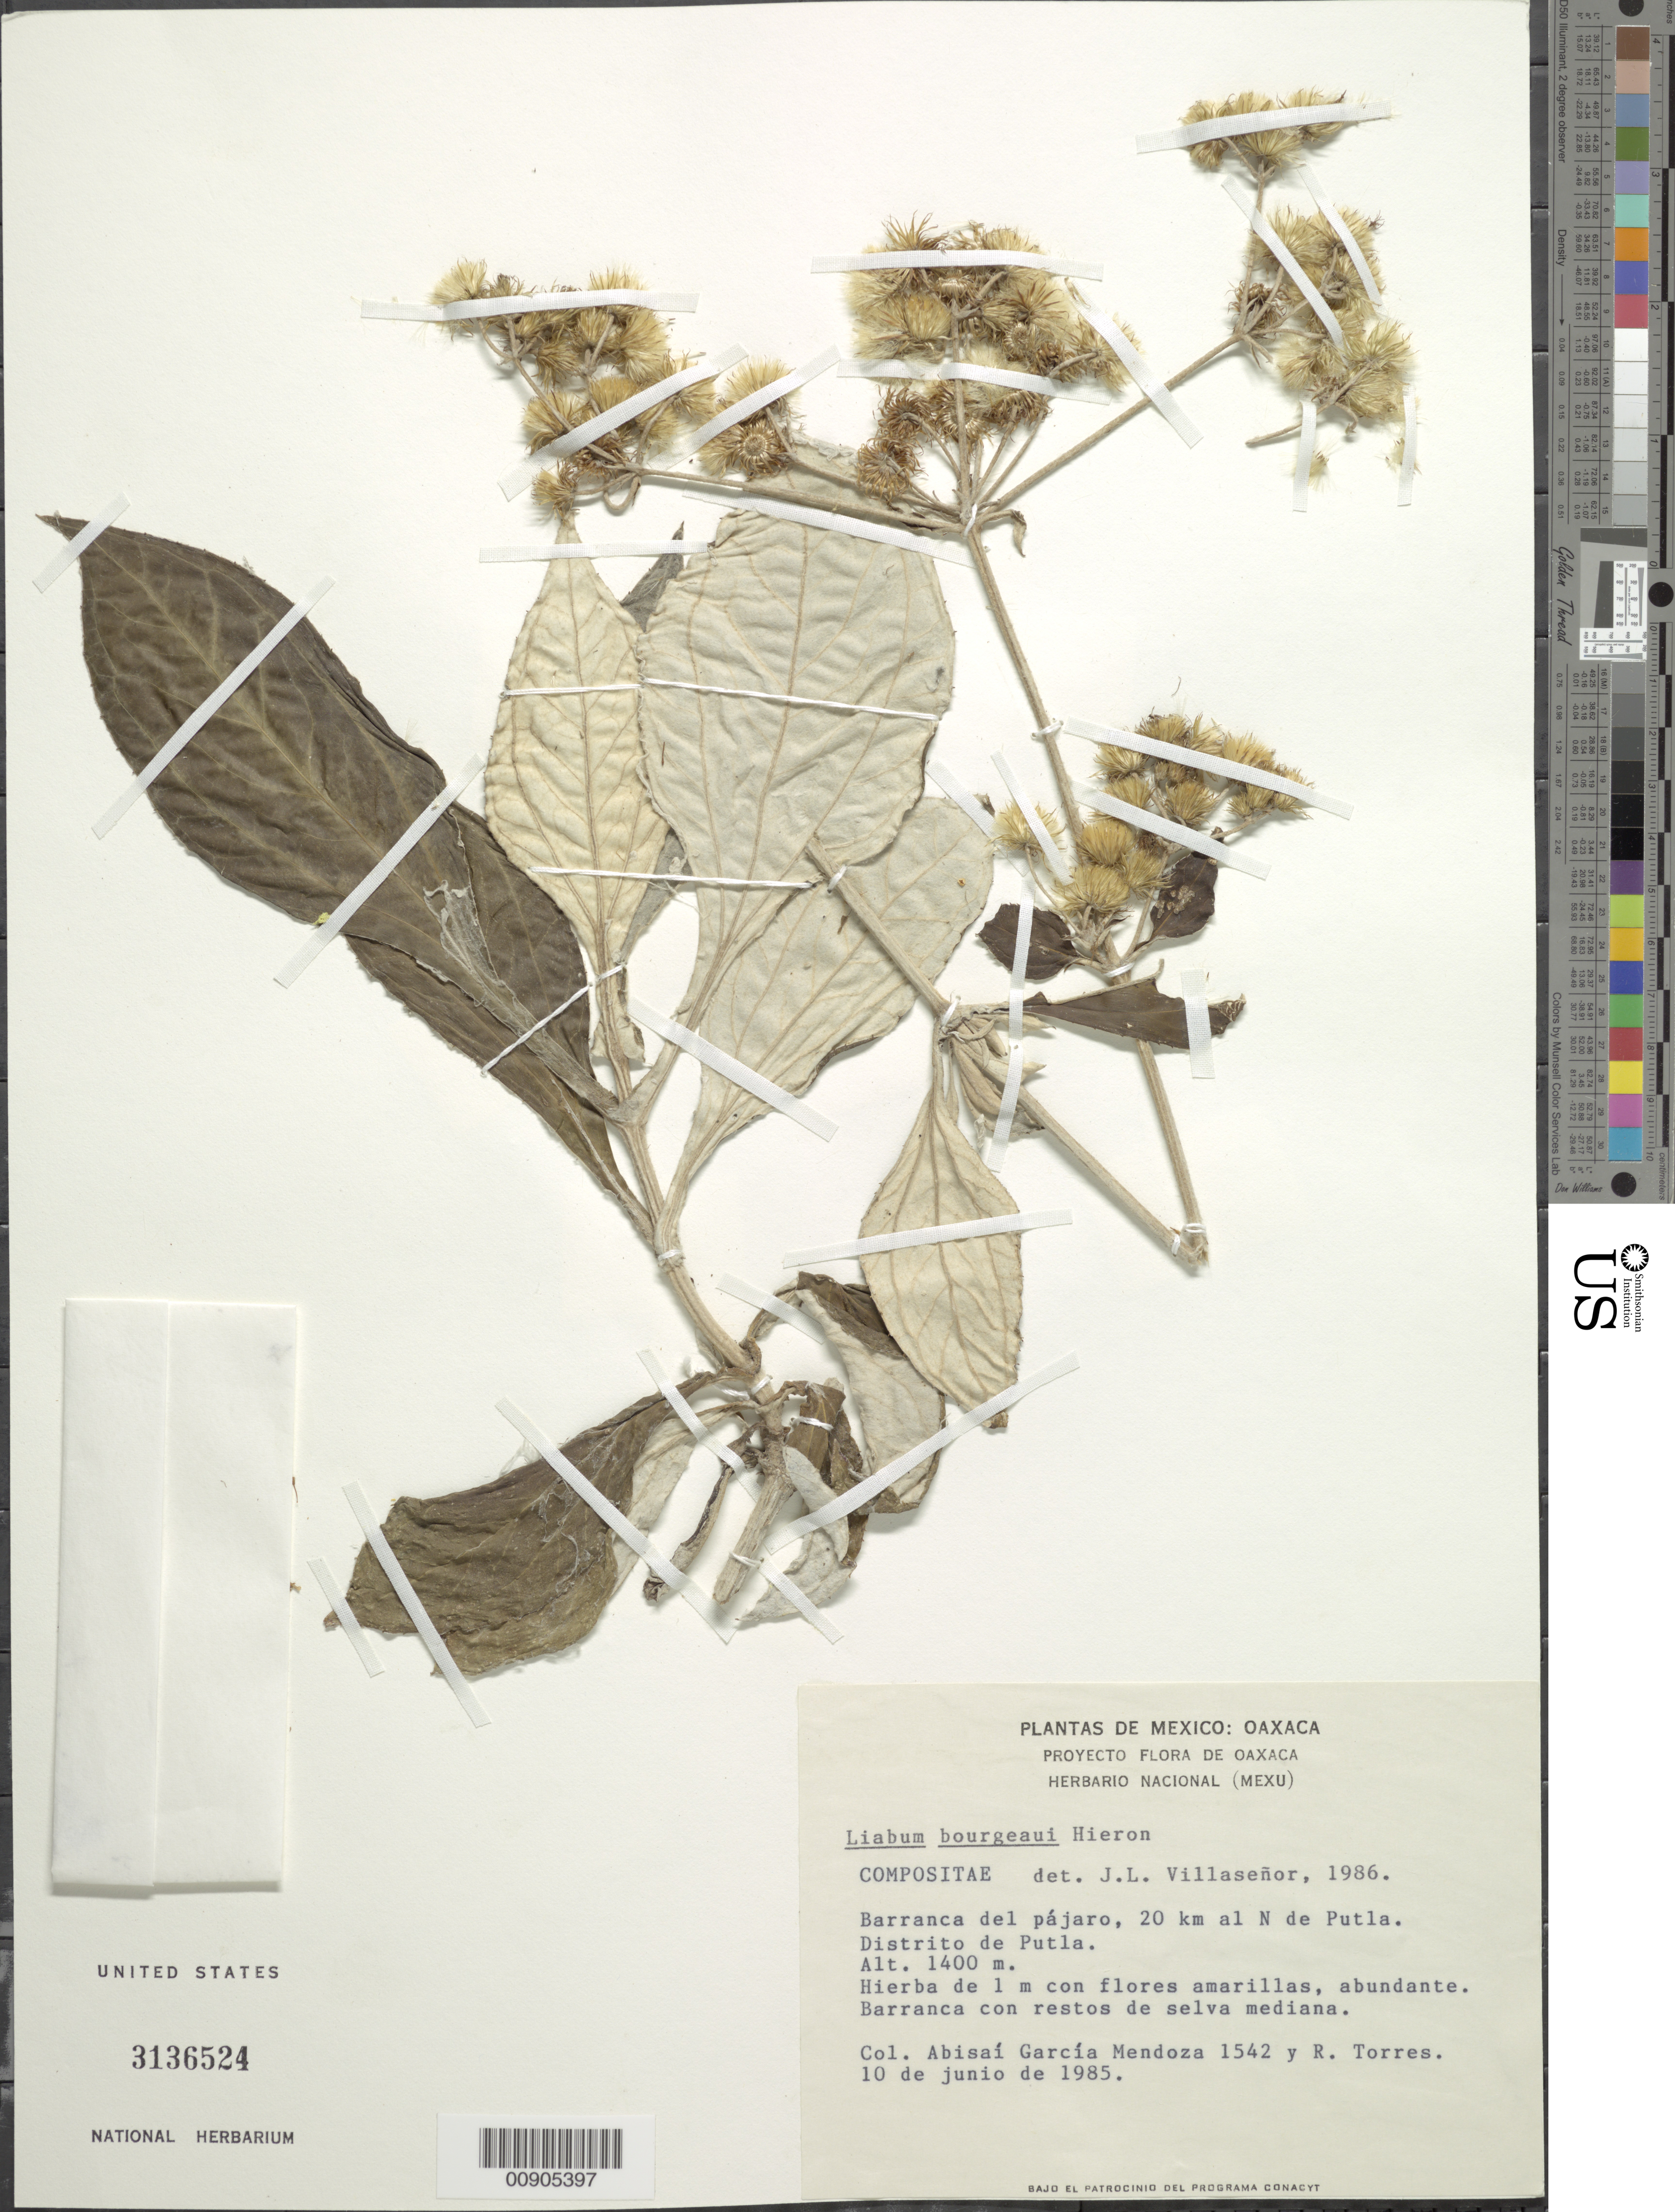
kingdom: Plantae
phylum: Tracheophyta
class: Magnoliopsida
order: Asterales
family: Asteraceae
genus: Liabum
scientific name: Liabum bourgeaui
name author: Hieron.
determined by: Villasenor, J. L.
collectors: A. Mendoza & R. A. Torres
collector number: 1542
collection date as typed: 10 June 1985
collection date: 1985-06-10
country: Mexico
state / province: Oaxaca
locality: Barranca del Pajaro, 20 km al N de Putla, Distrito de Putla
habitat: Barranca con restos de selva mediana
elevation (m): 1400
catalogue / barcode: US 3136524